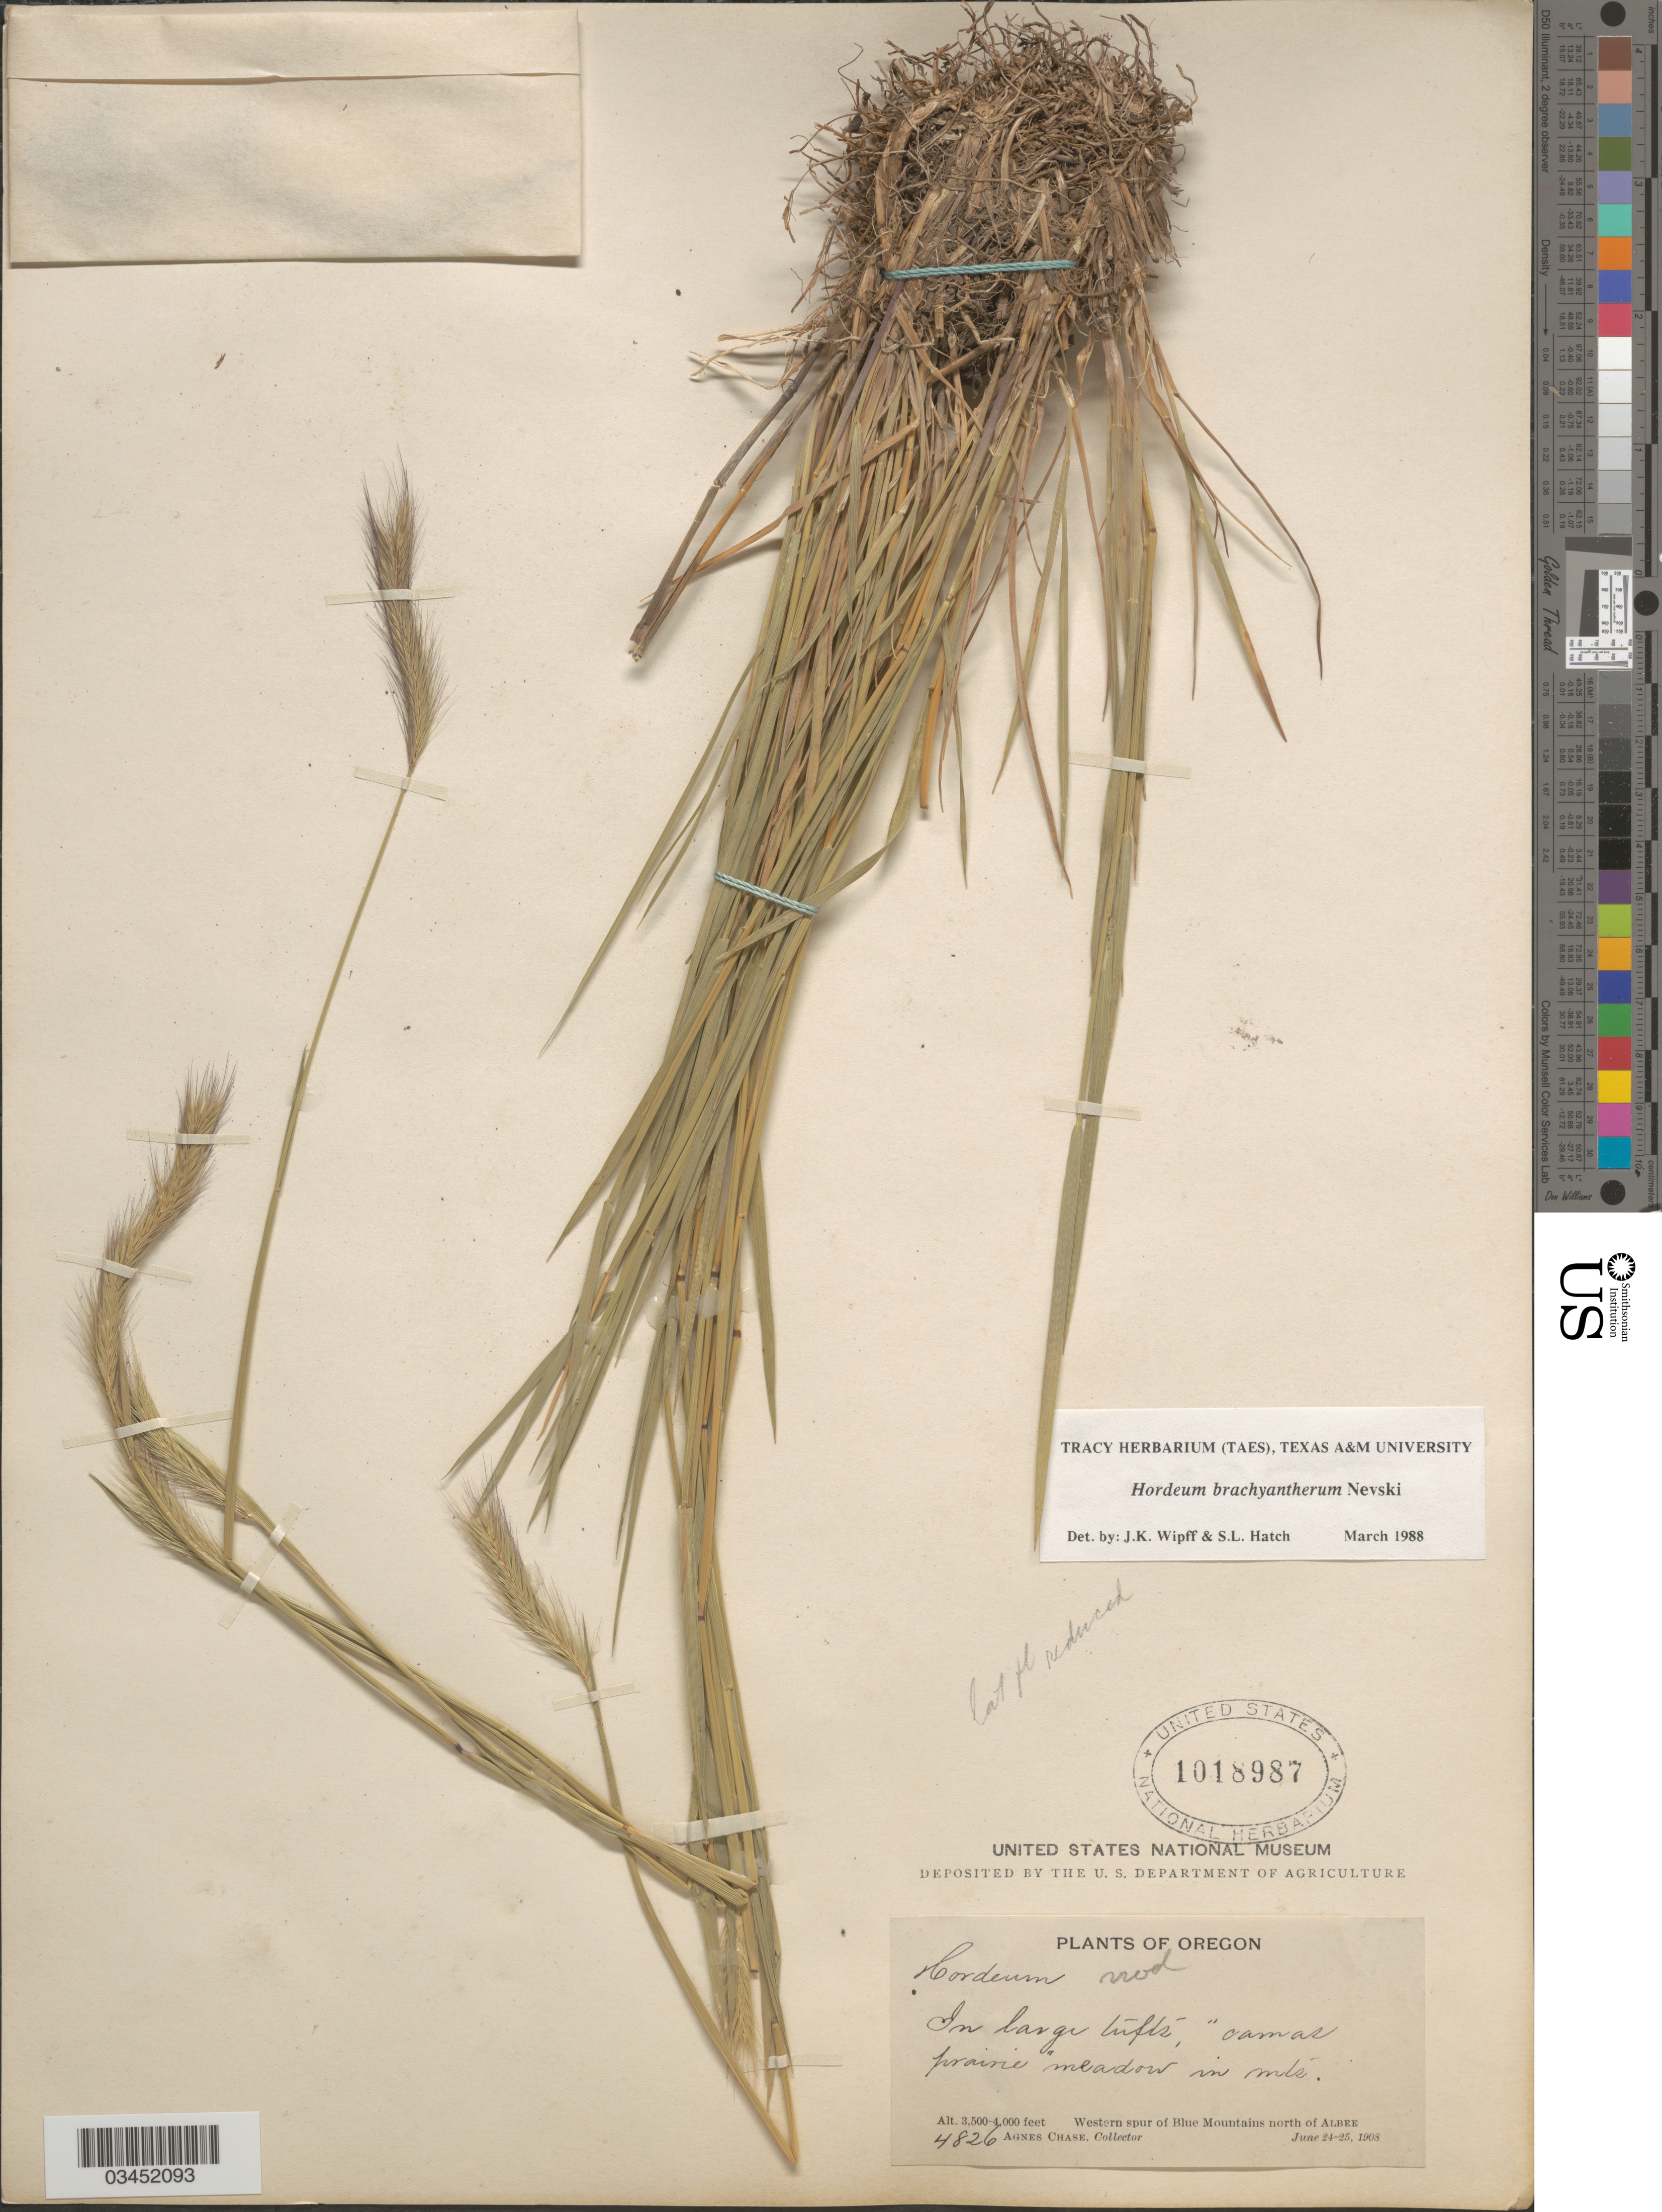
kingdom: Plantae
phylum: Tracheophyta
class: Liliopsida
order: Poales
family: Poaceae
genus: Hordeum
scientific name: Hordeum brachyantherum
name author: Nevski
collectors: A. Chase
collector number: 4826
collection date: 1908-06-24/1908-06-25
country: United States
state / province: Oregon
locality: In large tufts, "camas prairie" meadow in mts. Western spur of Blue Mountains north of Albee.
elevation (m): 1067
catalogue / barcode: US 1018987